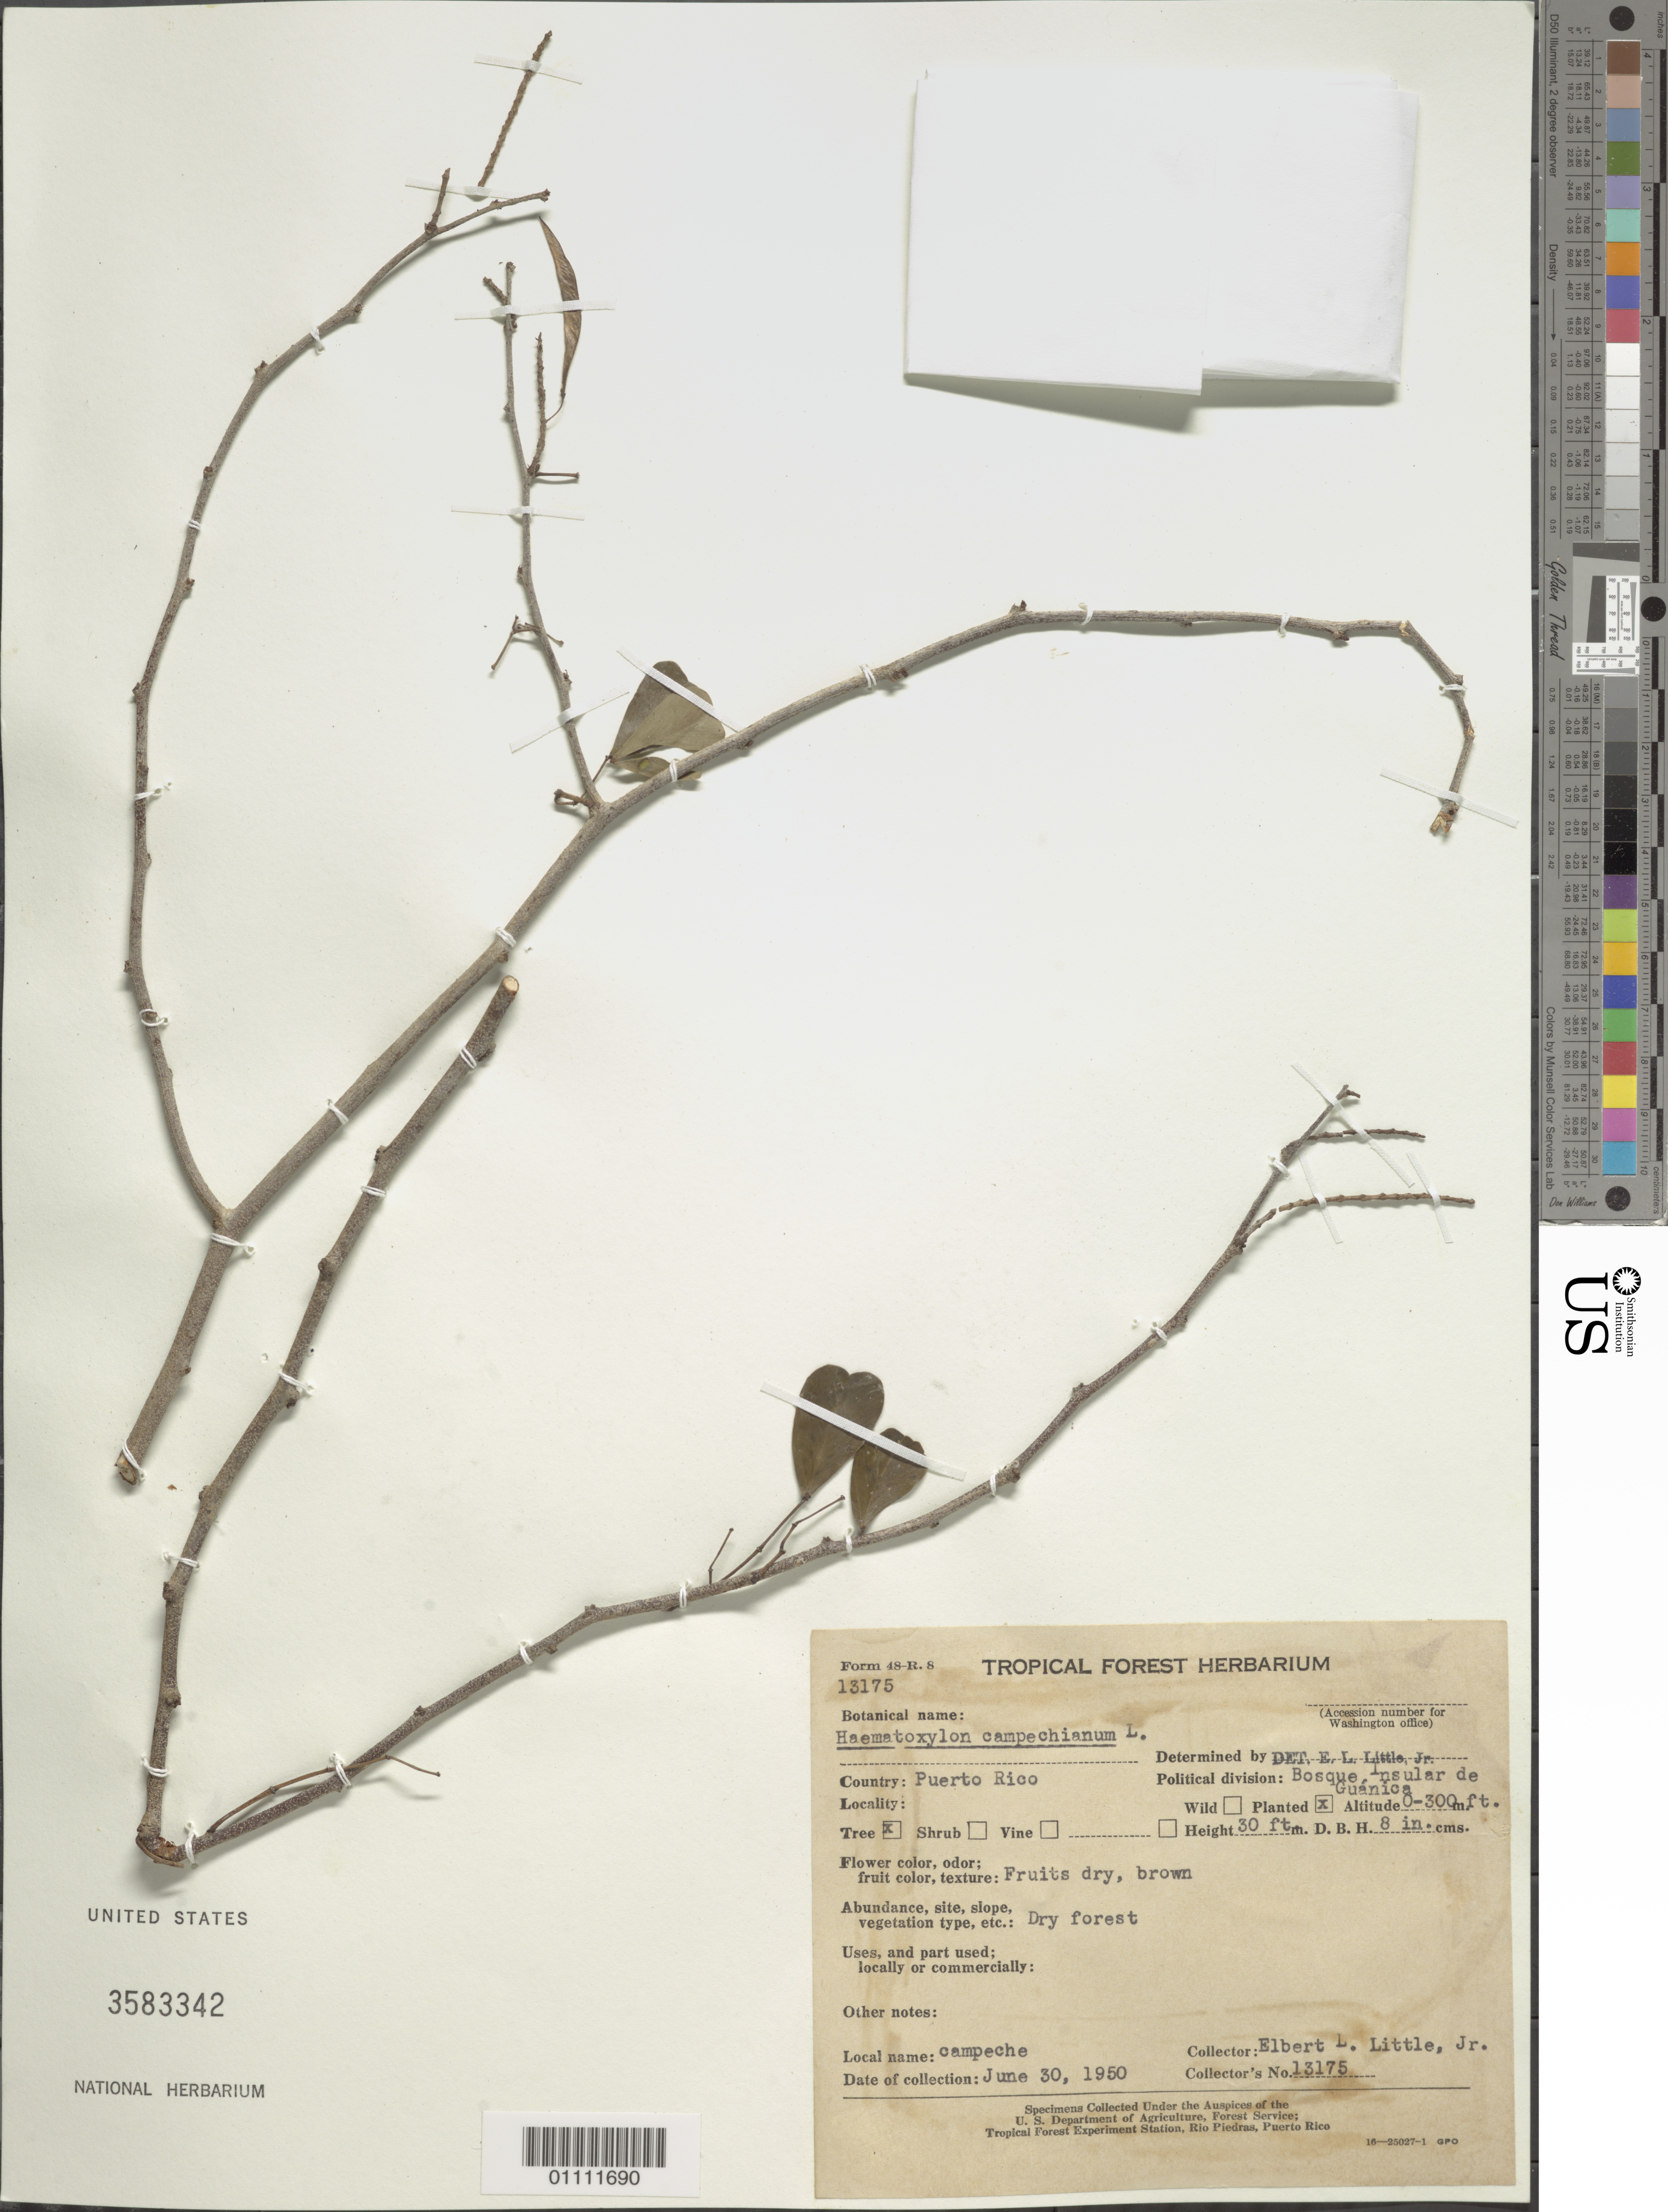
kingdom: Plantae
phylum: Tracheophyta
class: Magnoliopsida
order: Fabales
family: Fabaceae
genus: Haematoxylum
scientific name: Haematoxylum campechianum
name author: L.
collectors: E. L. Little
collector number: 13175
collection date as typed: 30 Jun 1950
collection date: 1950-06-30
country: Puerto Rico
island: Puerto Rico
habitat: Dry forest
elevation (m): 0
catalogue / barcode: US 3583342